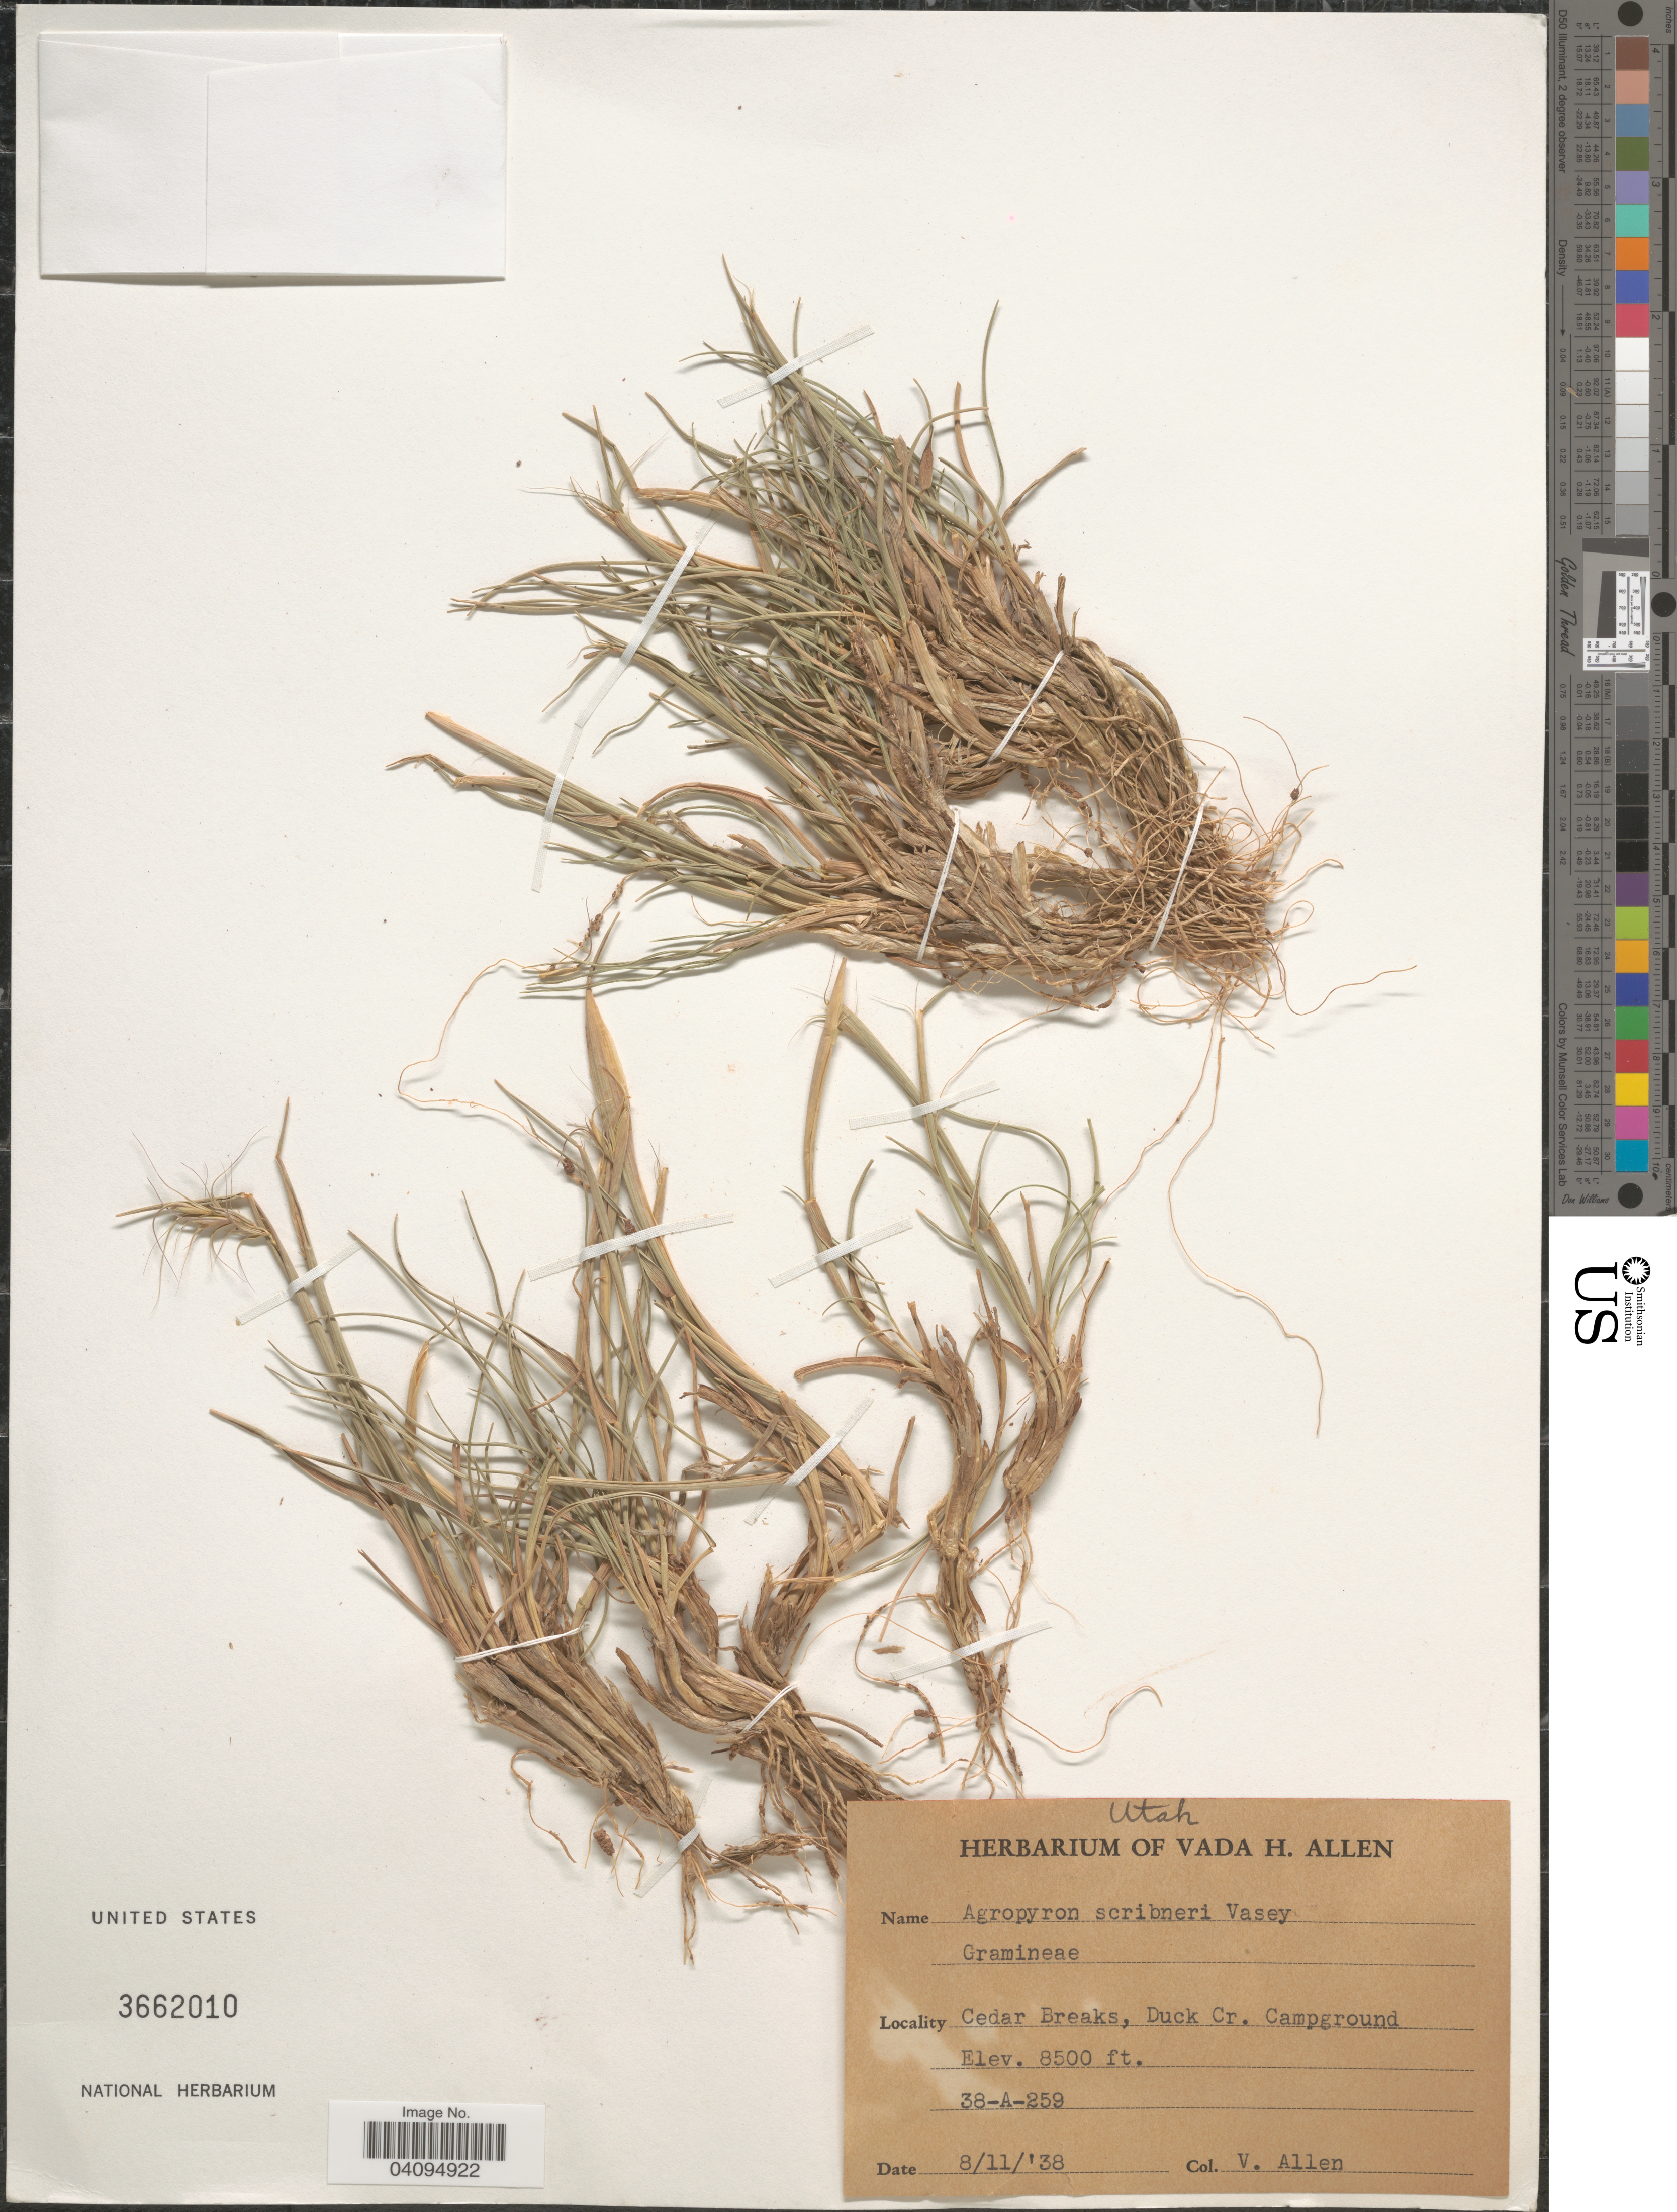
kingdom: Plantae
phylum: Tracheophyta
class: Liliopsida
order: Poales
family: Poaceae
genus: Elymus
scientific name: Elymus scribneri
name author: (Vasey) M.E. Jones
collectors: V. Allen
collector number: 38-A-259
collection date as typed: Transcribed d/m/y: 11/8/38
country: United States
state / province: Utah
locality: Cedar Breaks, Duck Cr. Campground.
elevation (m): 2591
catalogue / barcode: US 3662010